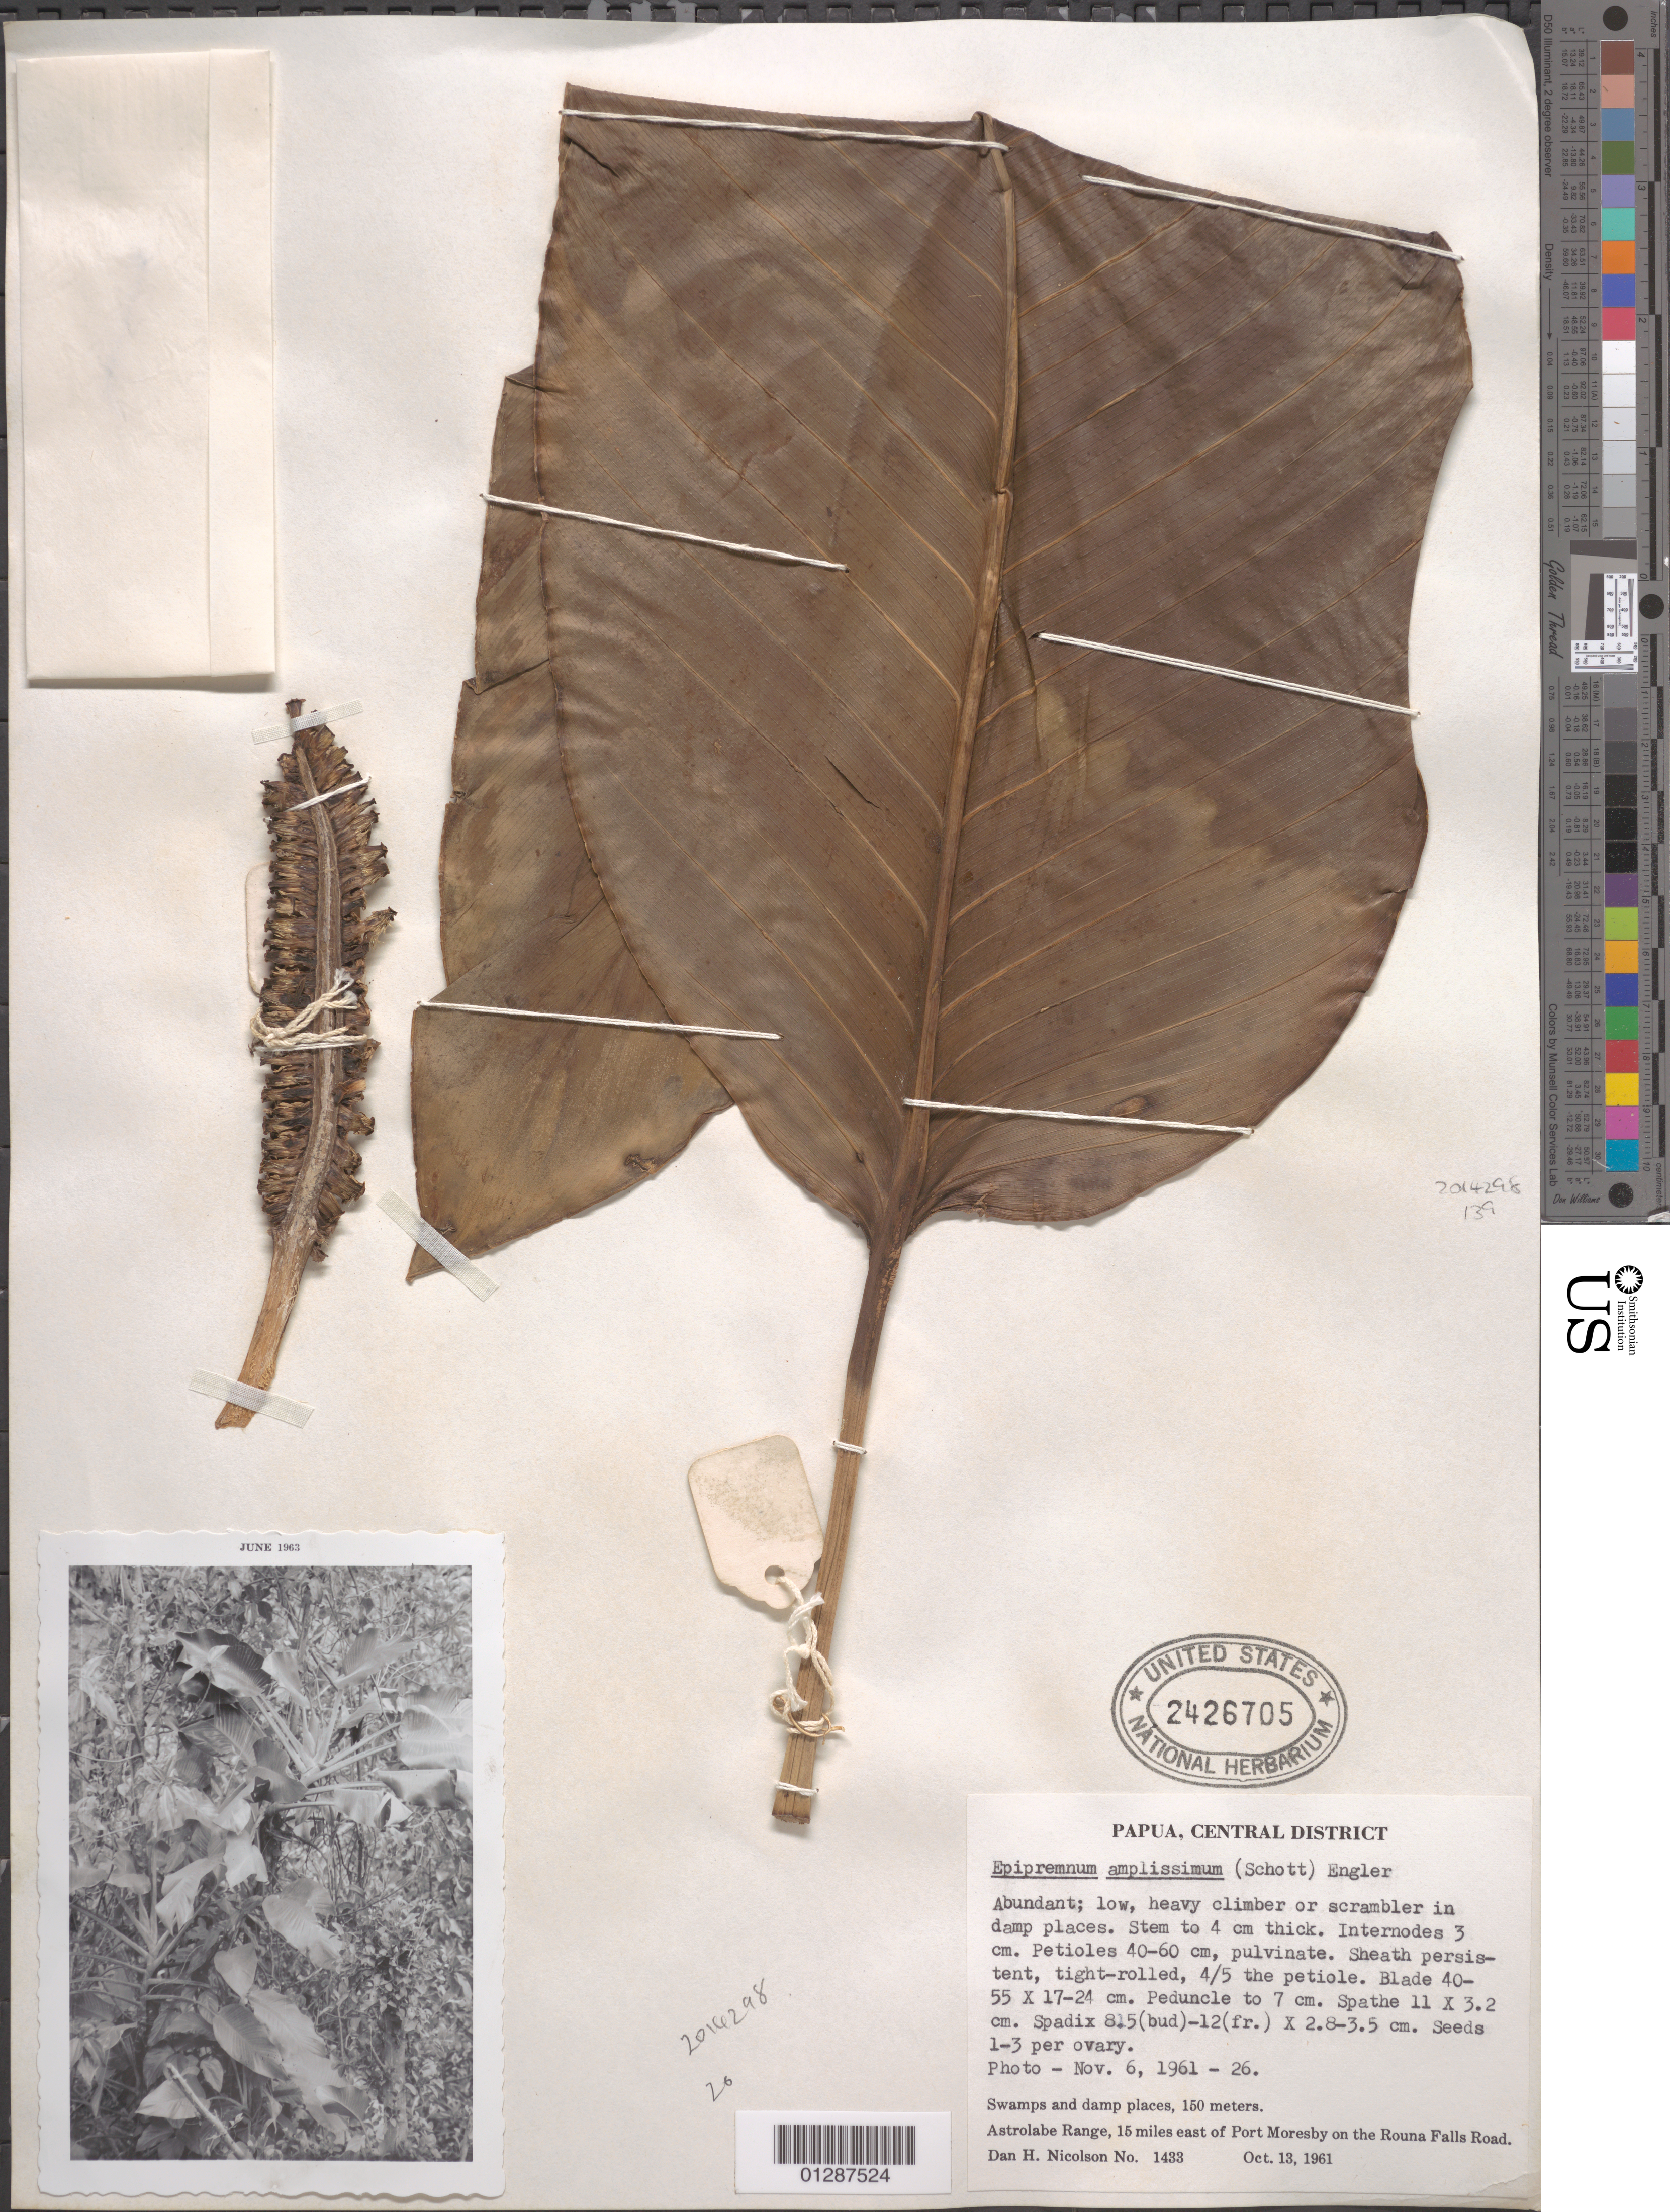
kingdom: Plantae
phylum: Tracheophyta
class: Liliopsida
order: Alismatales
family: Araceae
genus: Epipremnum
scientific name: Epipremnum amplissimum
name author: (Schott) Engl.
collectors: D. H. Nicolson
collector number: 1433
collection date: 1961-10-13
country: Papua New Guinea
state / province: Central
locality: Papua, Central District. Astrolabe Range, 15 miles east of Port Moresby on the Rouna Falls Road.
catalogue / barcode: US 2426705